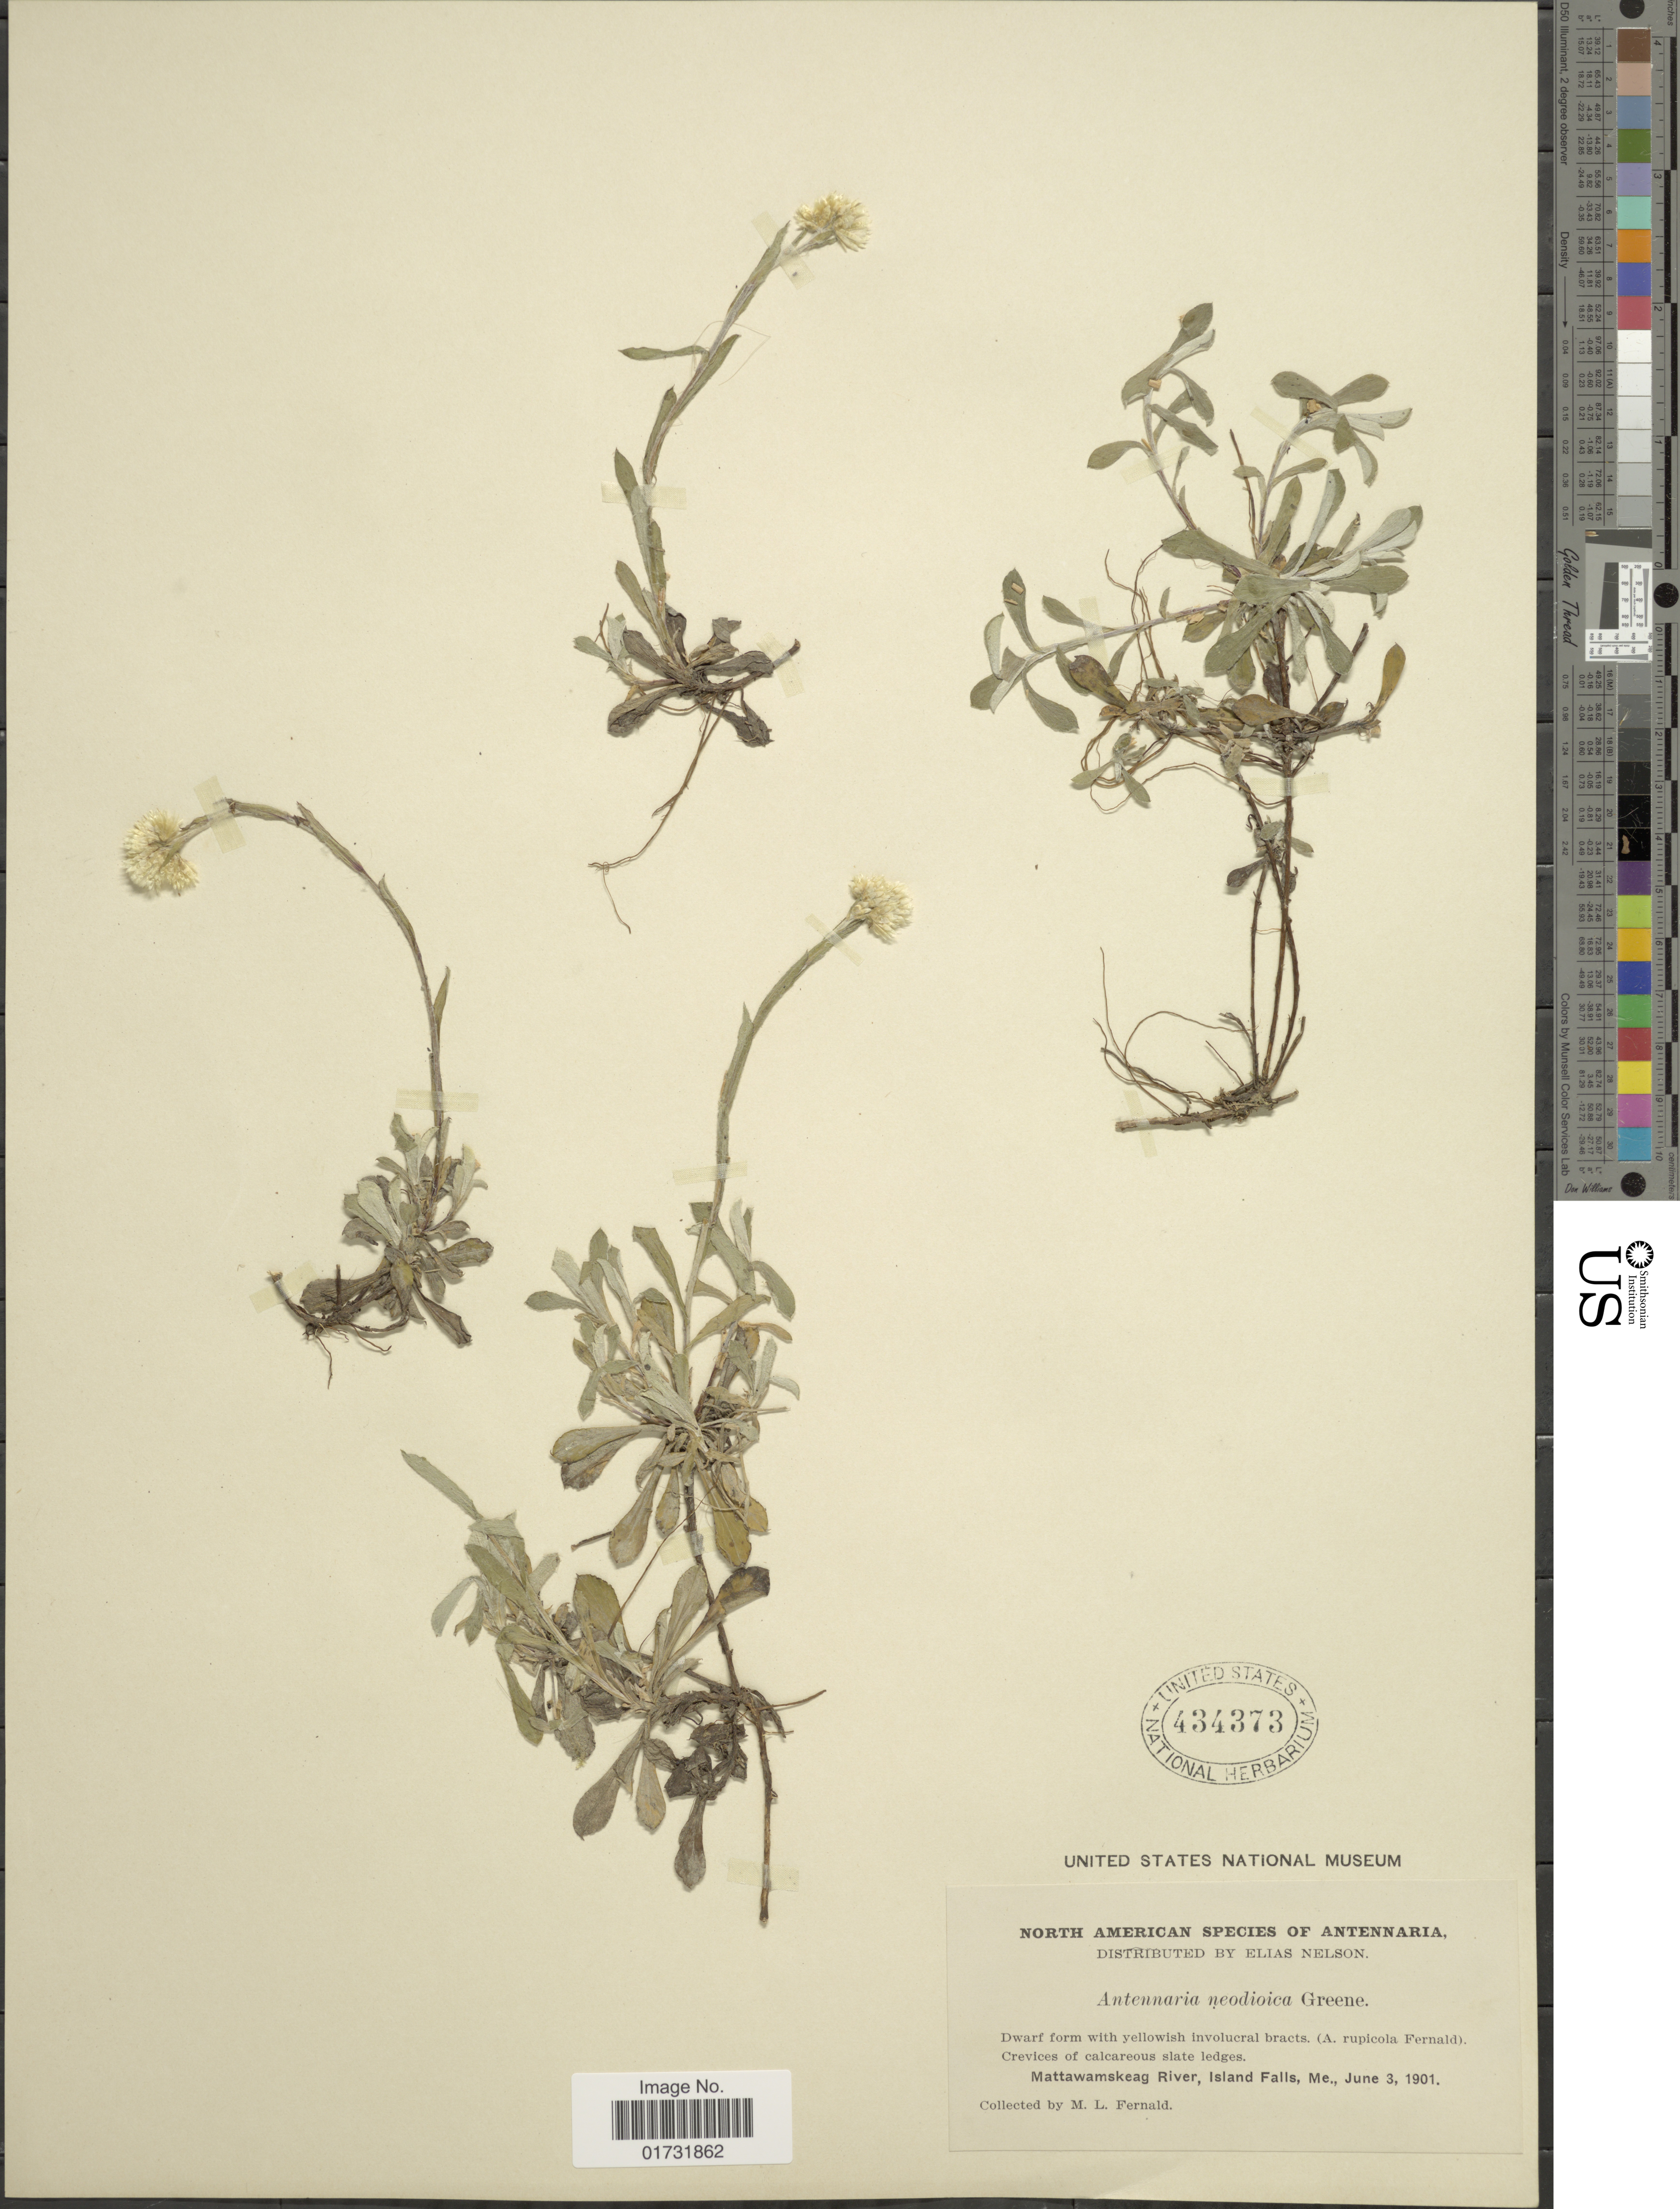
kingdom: Plantae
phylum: Tracheophyta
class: Magnoliopsida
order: Asterales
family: Asteraceae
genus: Antennaria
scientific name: Antennaria neodioica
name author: Greene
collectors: M. L. Fernald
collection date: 1901-06-03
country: United States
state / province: Maine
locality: Mattawamskeag River, Island Falls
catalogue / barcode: US 434373